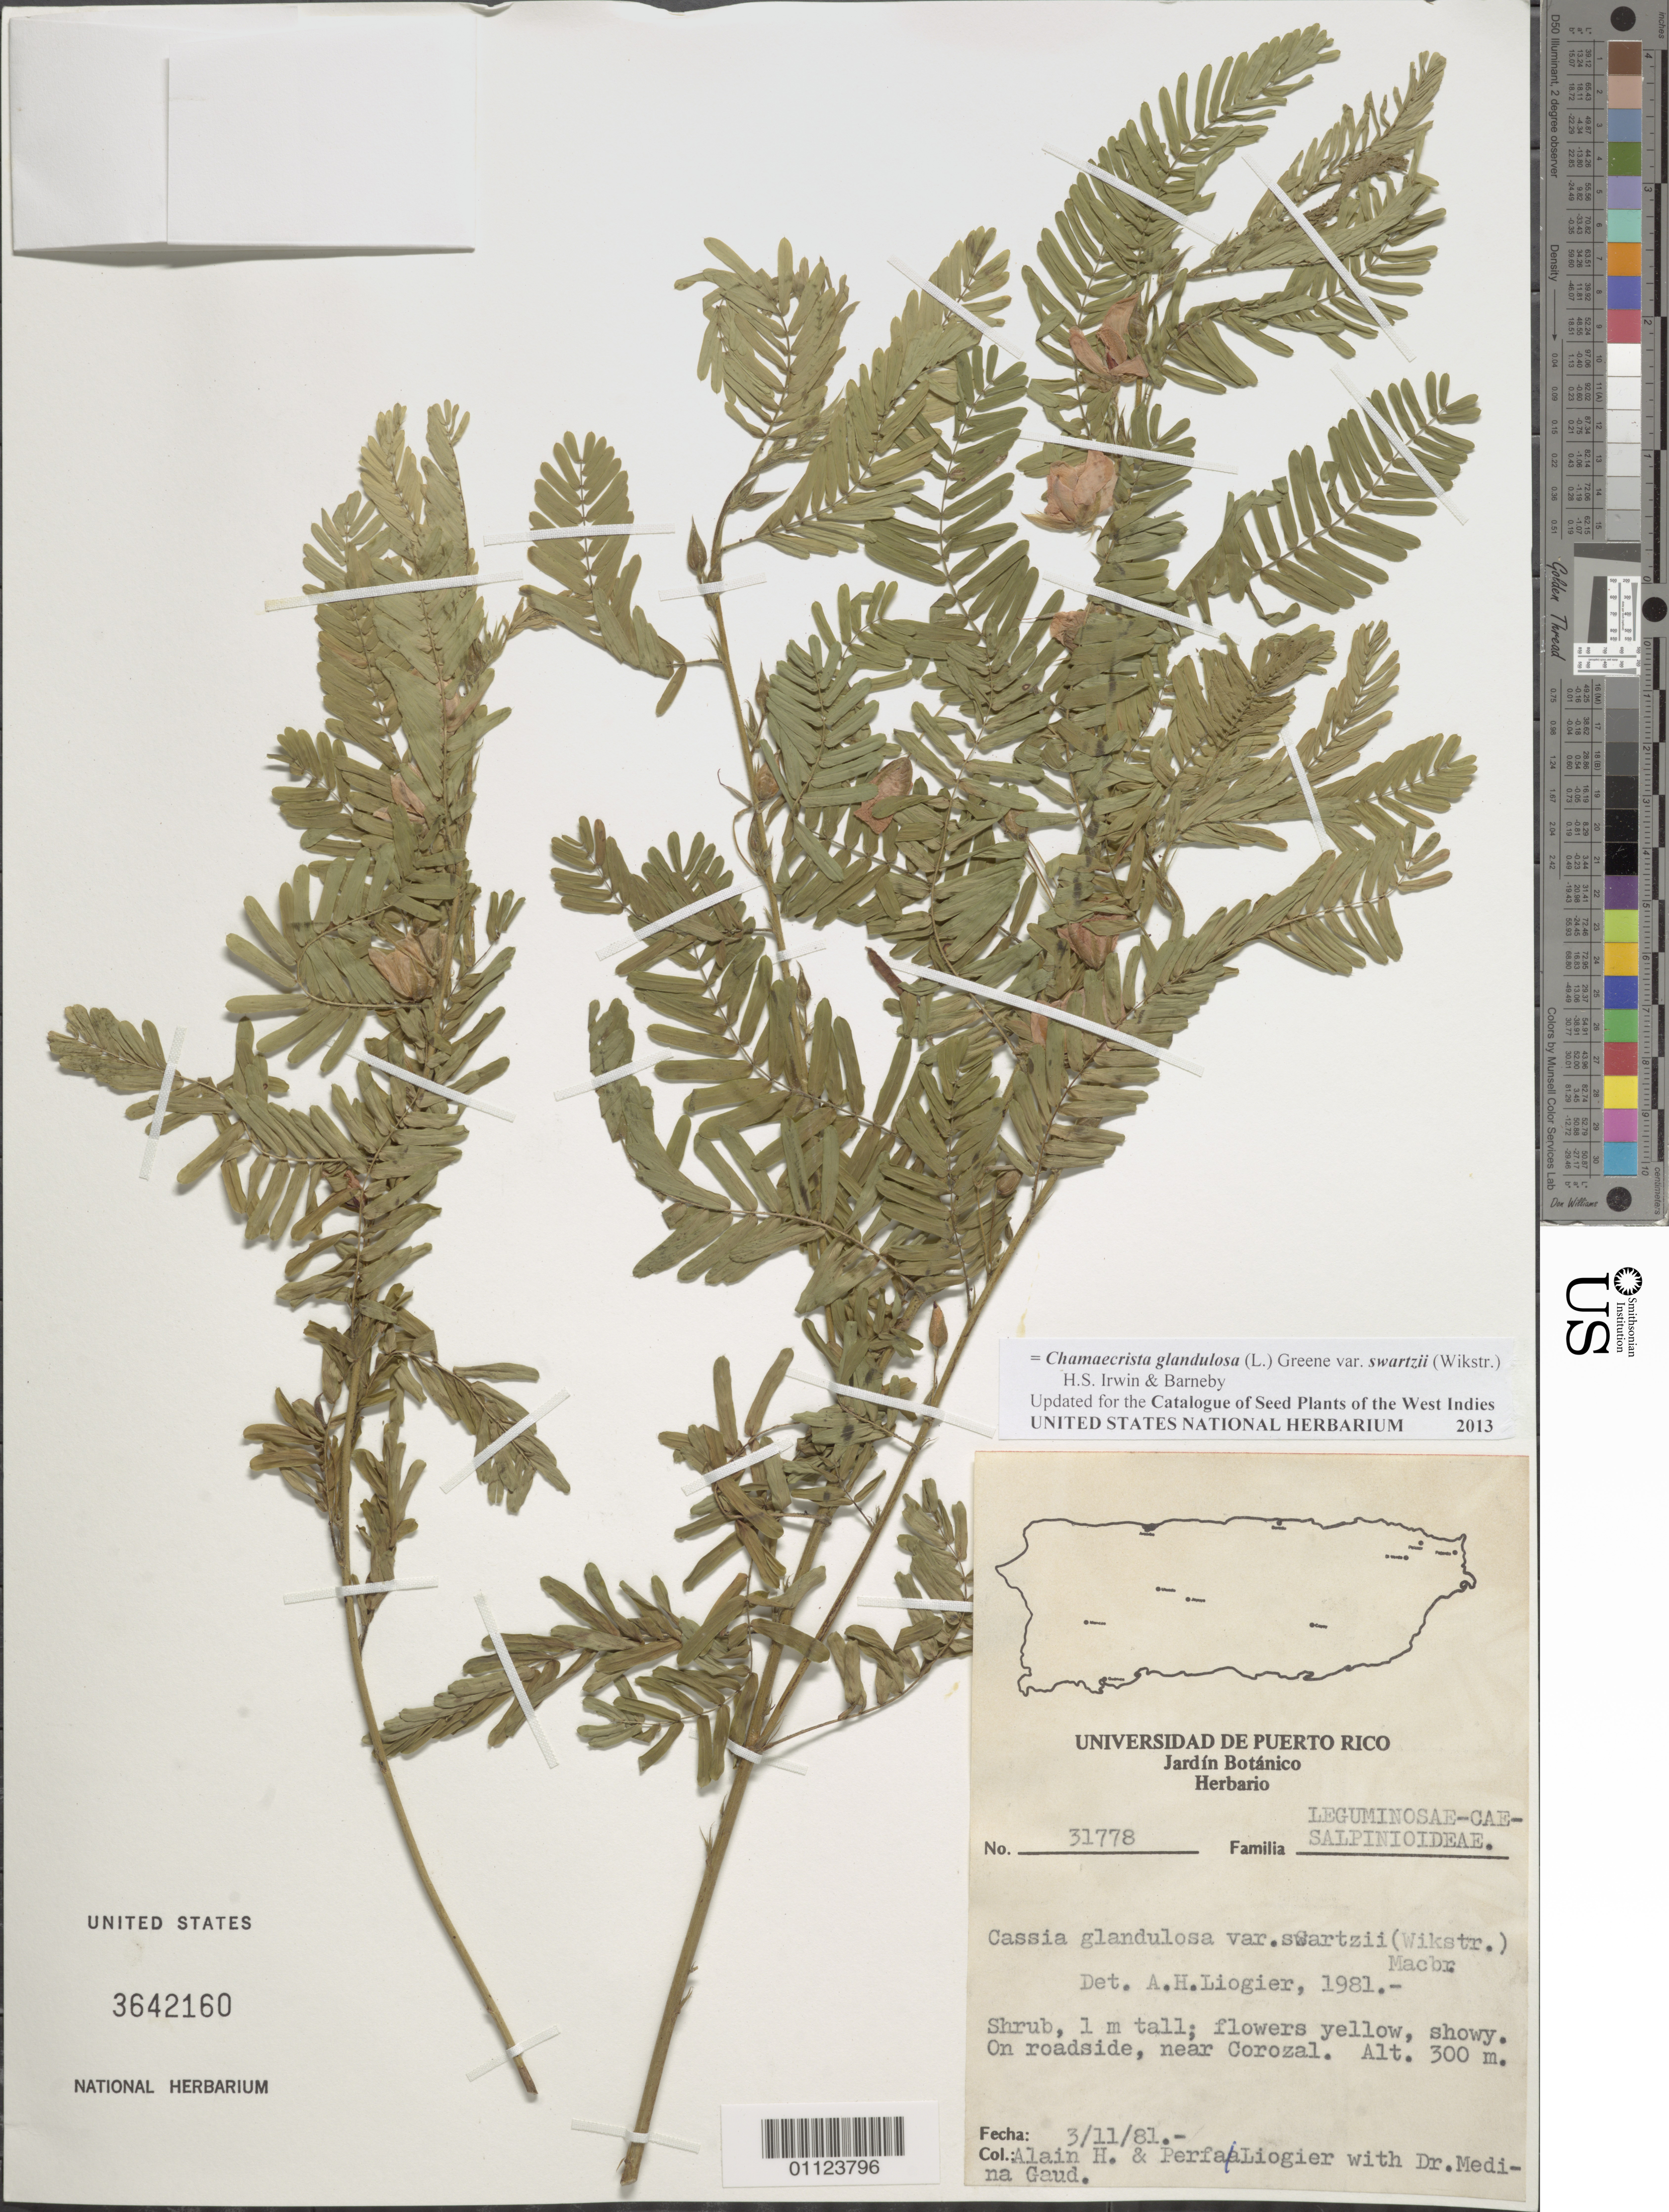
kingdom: Plantae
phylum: Tracheophyta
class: Magnoliopsida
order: Fabales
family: Fabaceae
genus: Chamaecrista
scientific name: Chamaecrista glandulosa var. swartzii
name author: (Wikstr.) H.S. Irwin & Barneby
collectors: A. H. Liogier, M. P. Liogier & M. Gaud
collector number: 31778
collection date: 1981-03-11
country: Puerto Rico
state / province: Corozal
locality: Corozal, near.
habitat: On roadside.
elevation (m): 300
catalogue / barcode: US 3642160